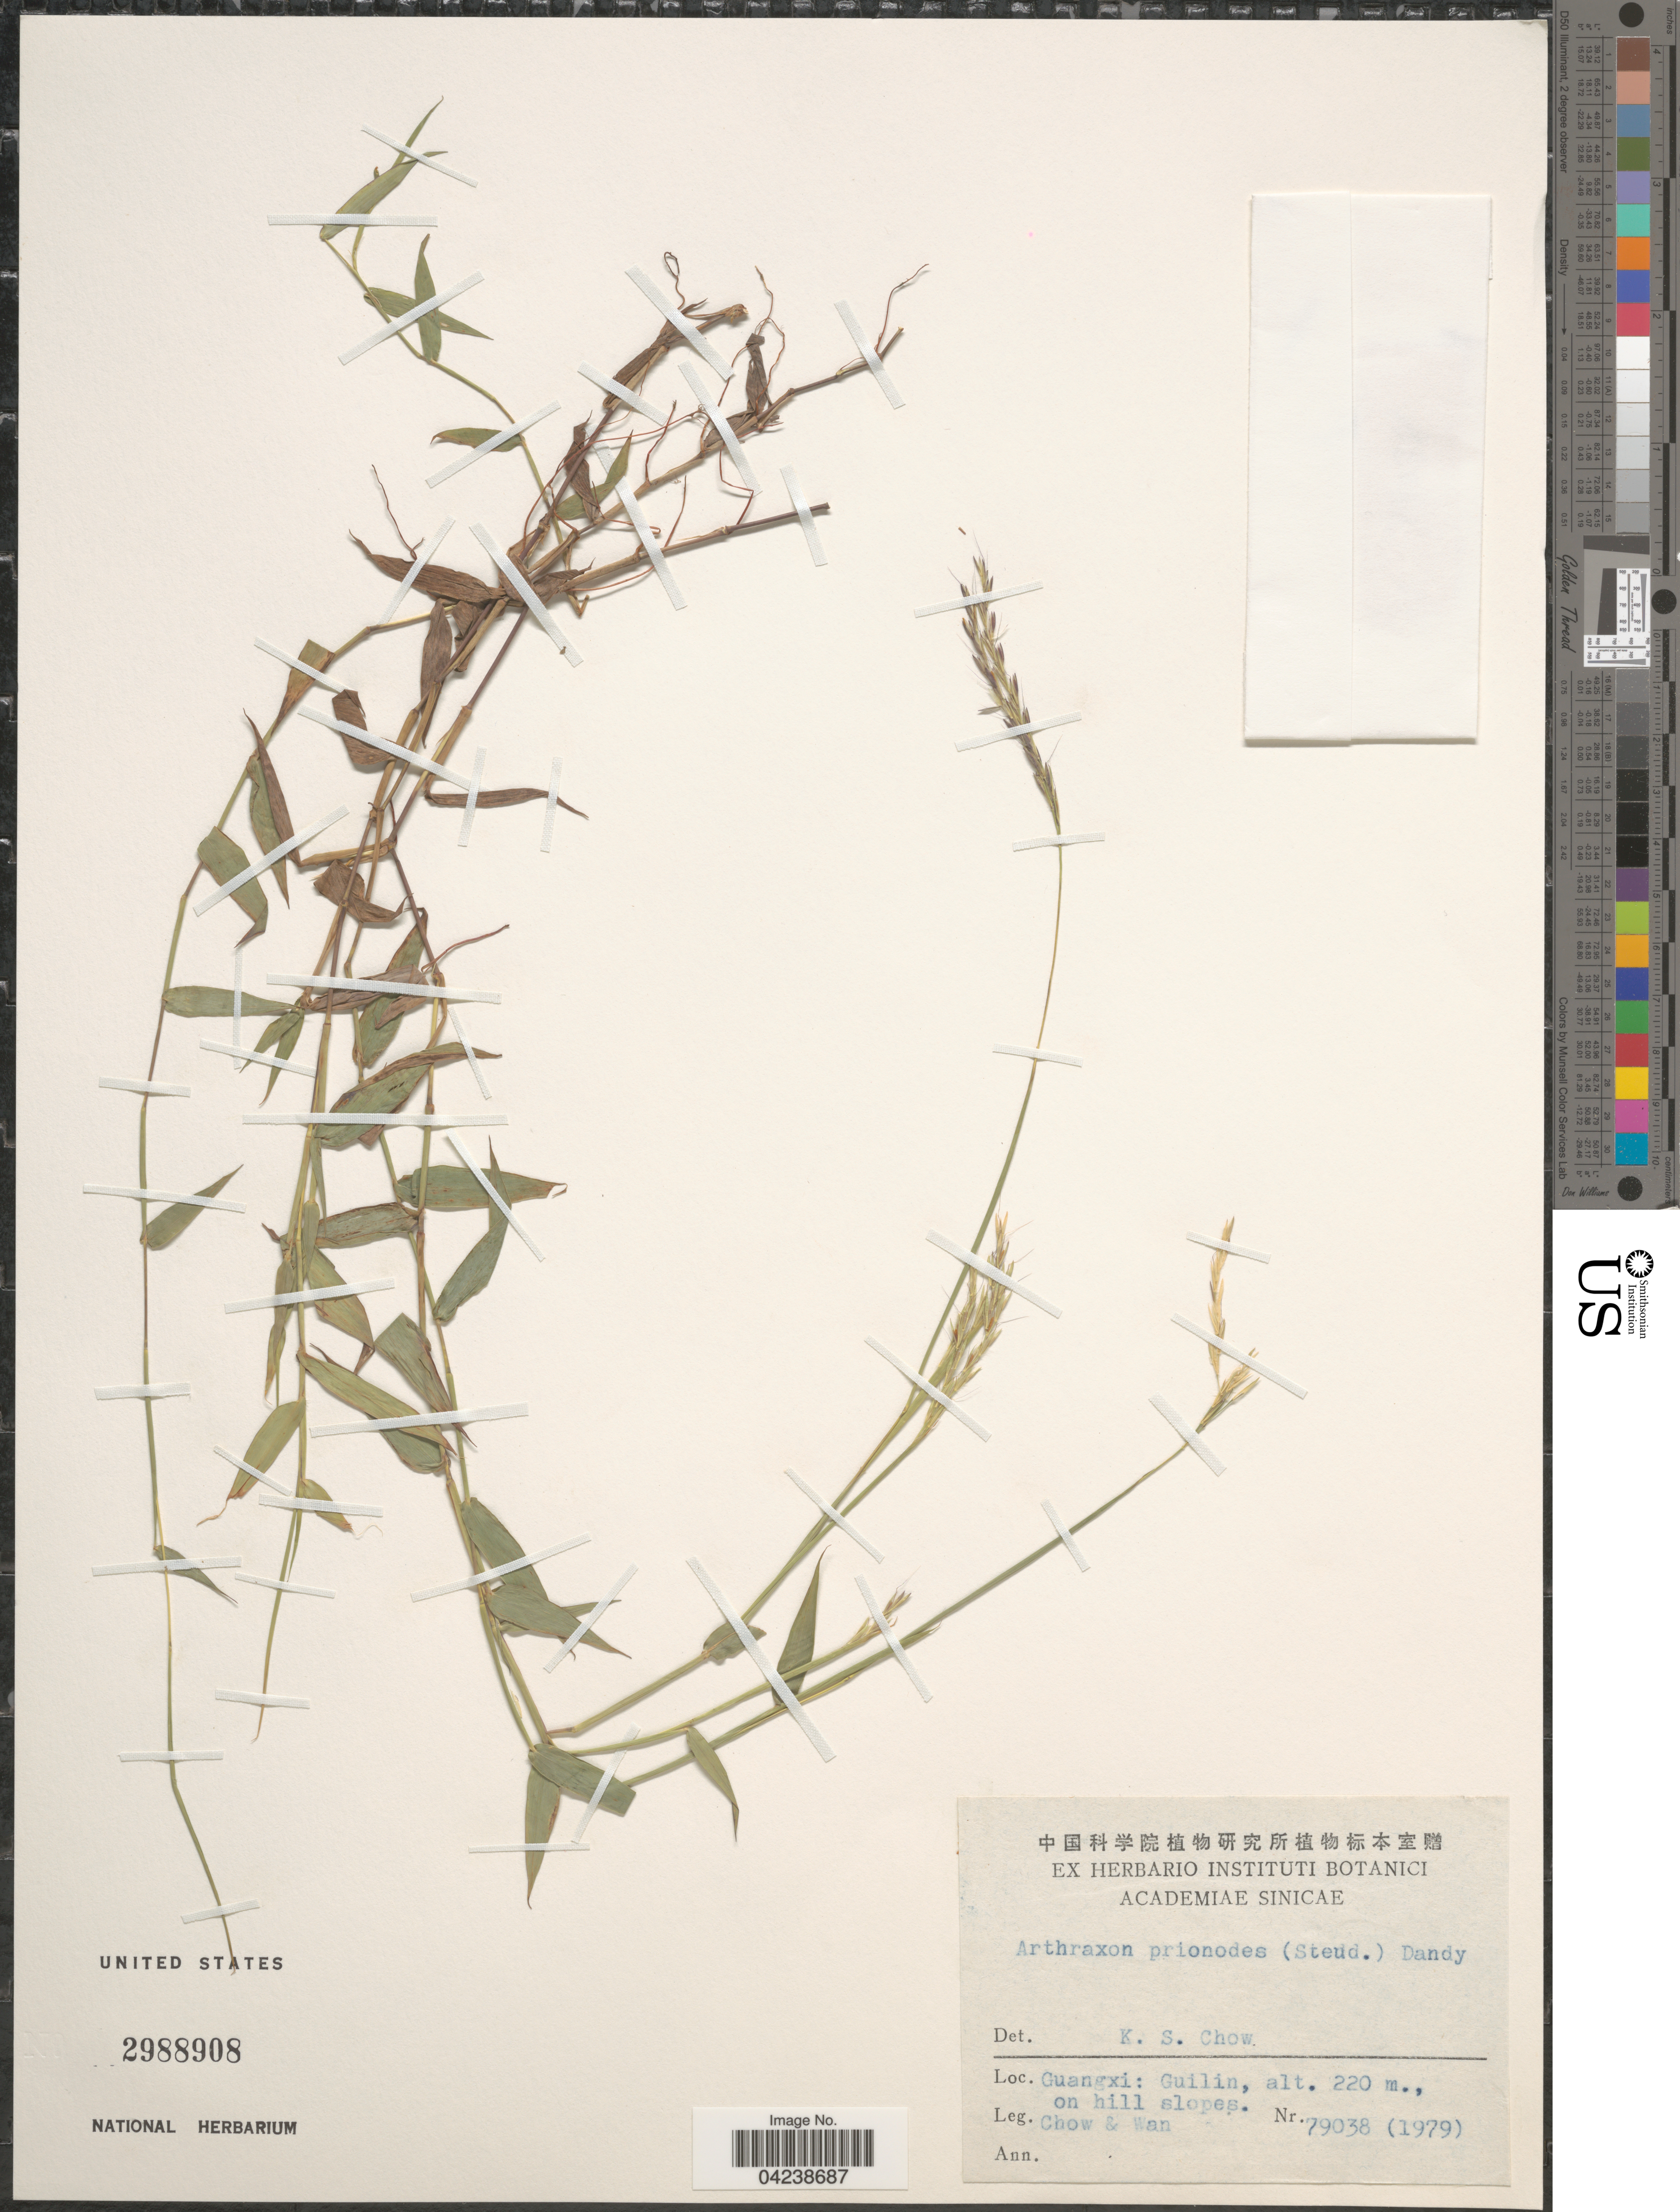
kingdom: Plantae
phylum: Tracheophyta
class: Liliopsida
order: Poales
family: Poaceae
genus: Arthraxon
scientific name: Arthraxon prionodes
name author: (Steud.) Dandy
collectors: Chow, -- & -. Wan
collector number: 79038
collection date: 1979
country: China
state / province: Guangxi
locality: Guilin, on hill slopes.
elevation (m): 220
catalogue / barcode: US 2988908